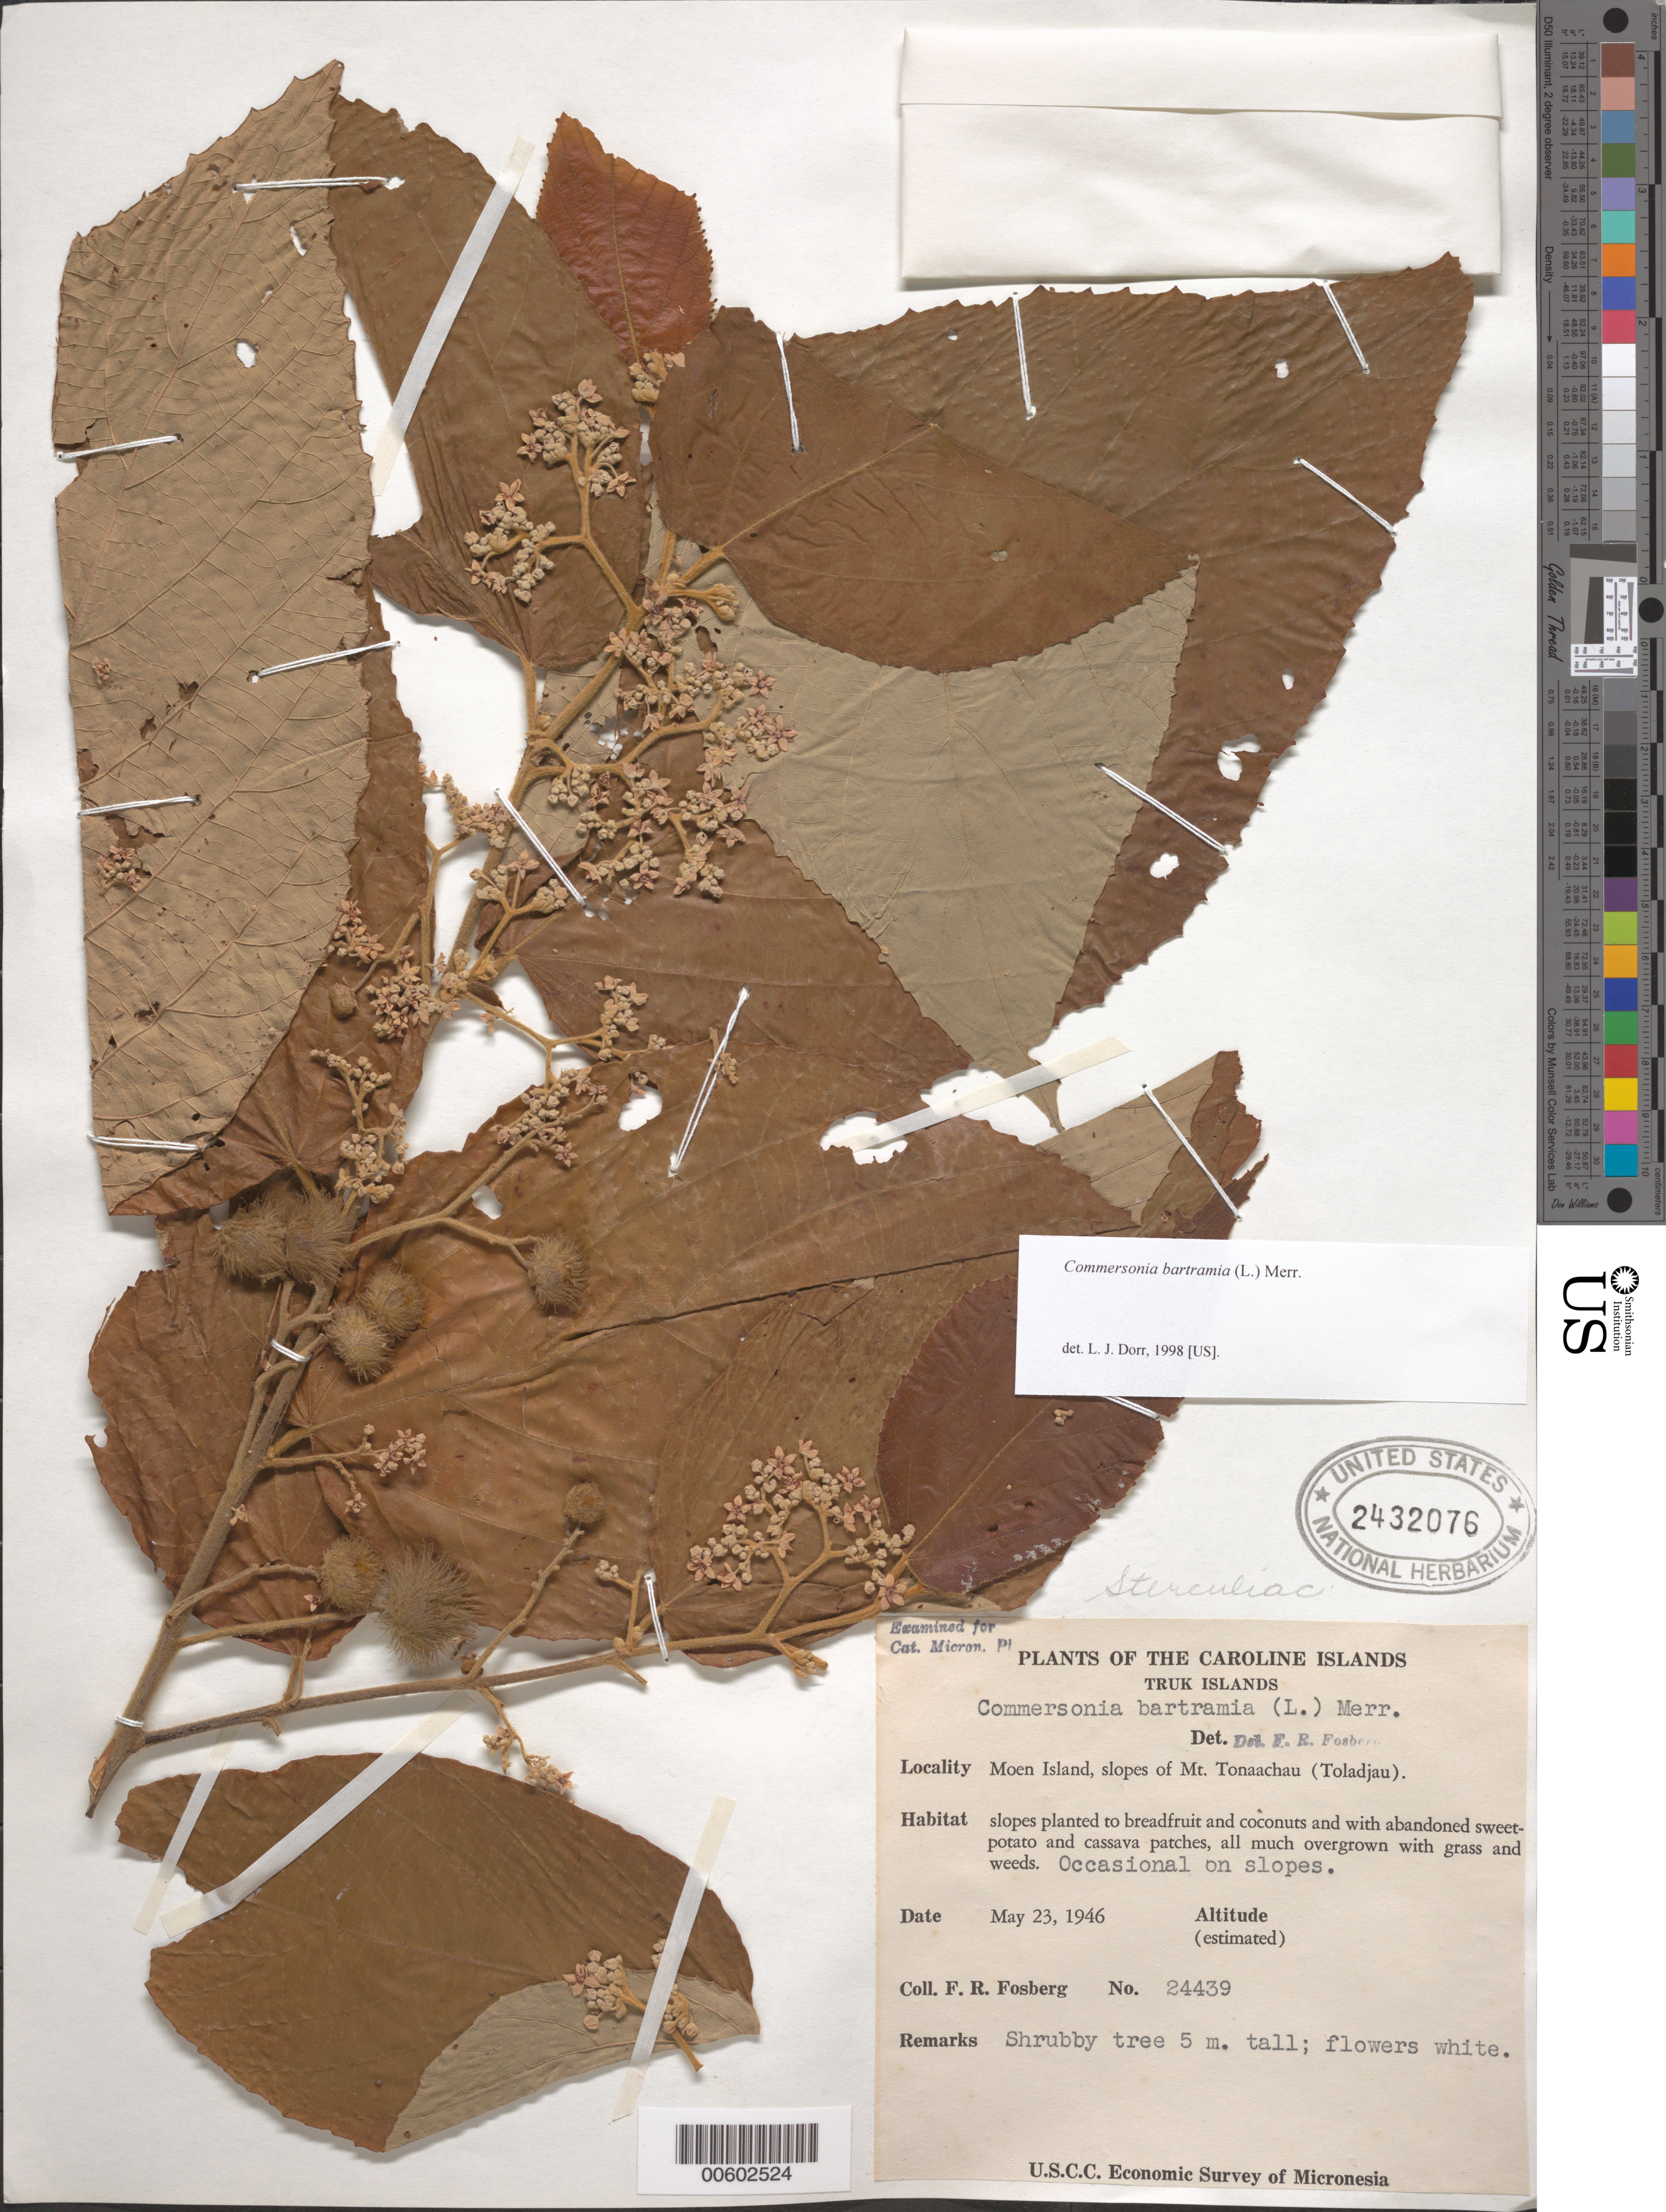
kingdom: Plantae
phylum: Tracheophyta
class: Magnoliopsida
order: Malvales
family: Malvaceae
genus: Commersonia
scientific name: Commersonia bartramia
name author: (L.) Merr.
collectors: F. R. Fosberg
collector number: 24439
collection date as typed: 23 May 1946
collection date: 1946-05-23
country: Micronesia, Federated States of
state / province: Truk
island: Moen [Wono]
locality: Truk Islands. Slopes of Mt. Tonaachau (Toladjau). [Moen I. = Weno I.; Chuuk = Truk] [Truk Is.]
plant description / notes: US, A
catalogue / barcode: US 2432076